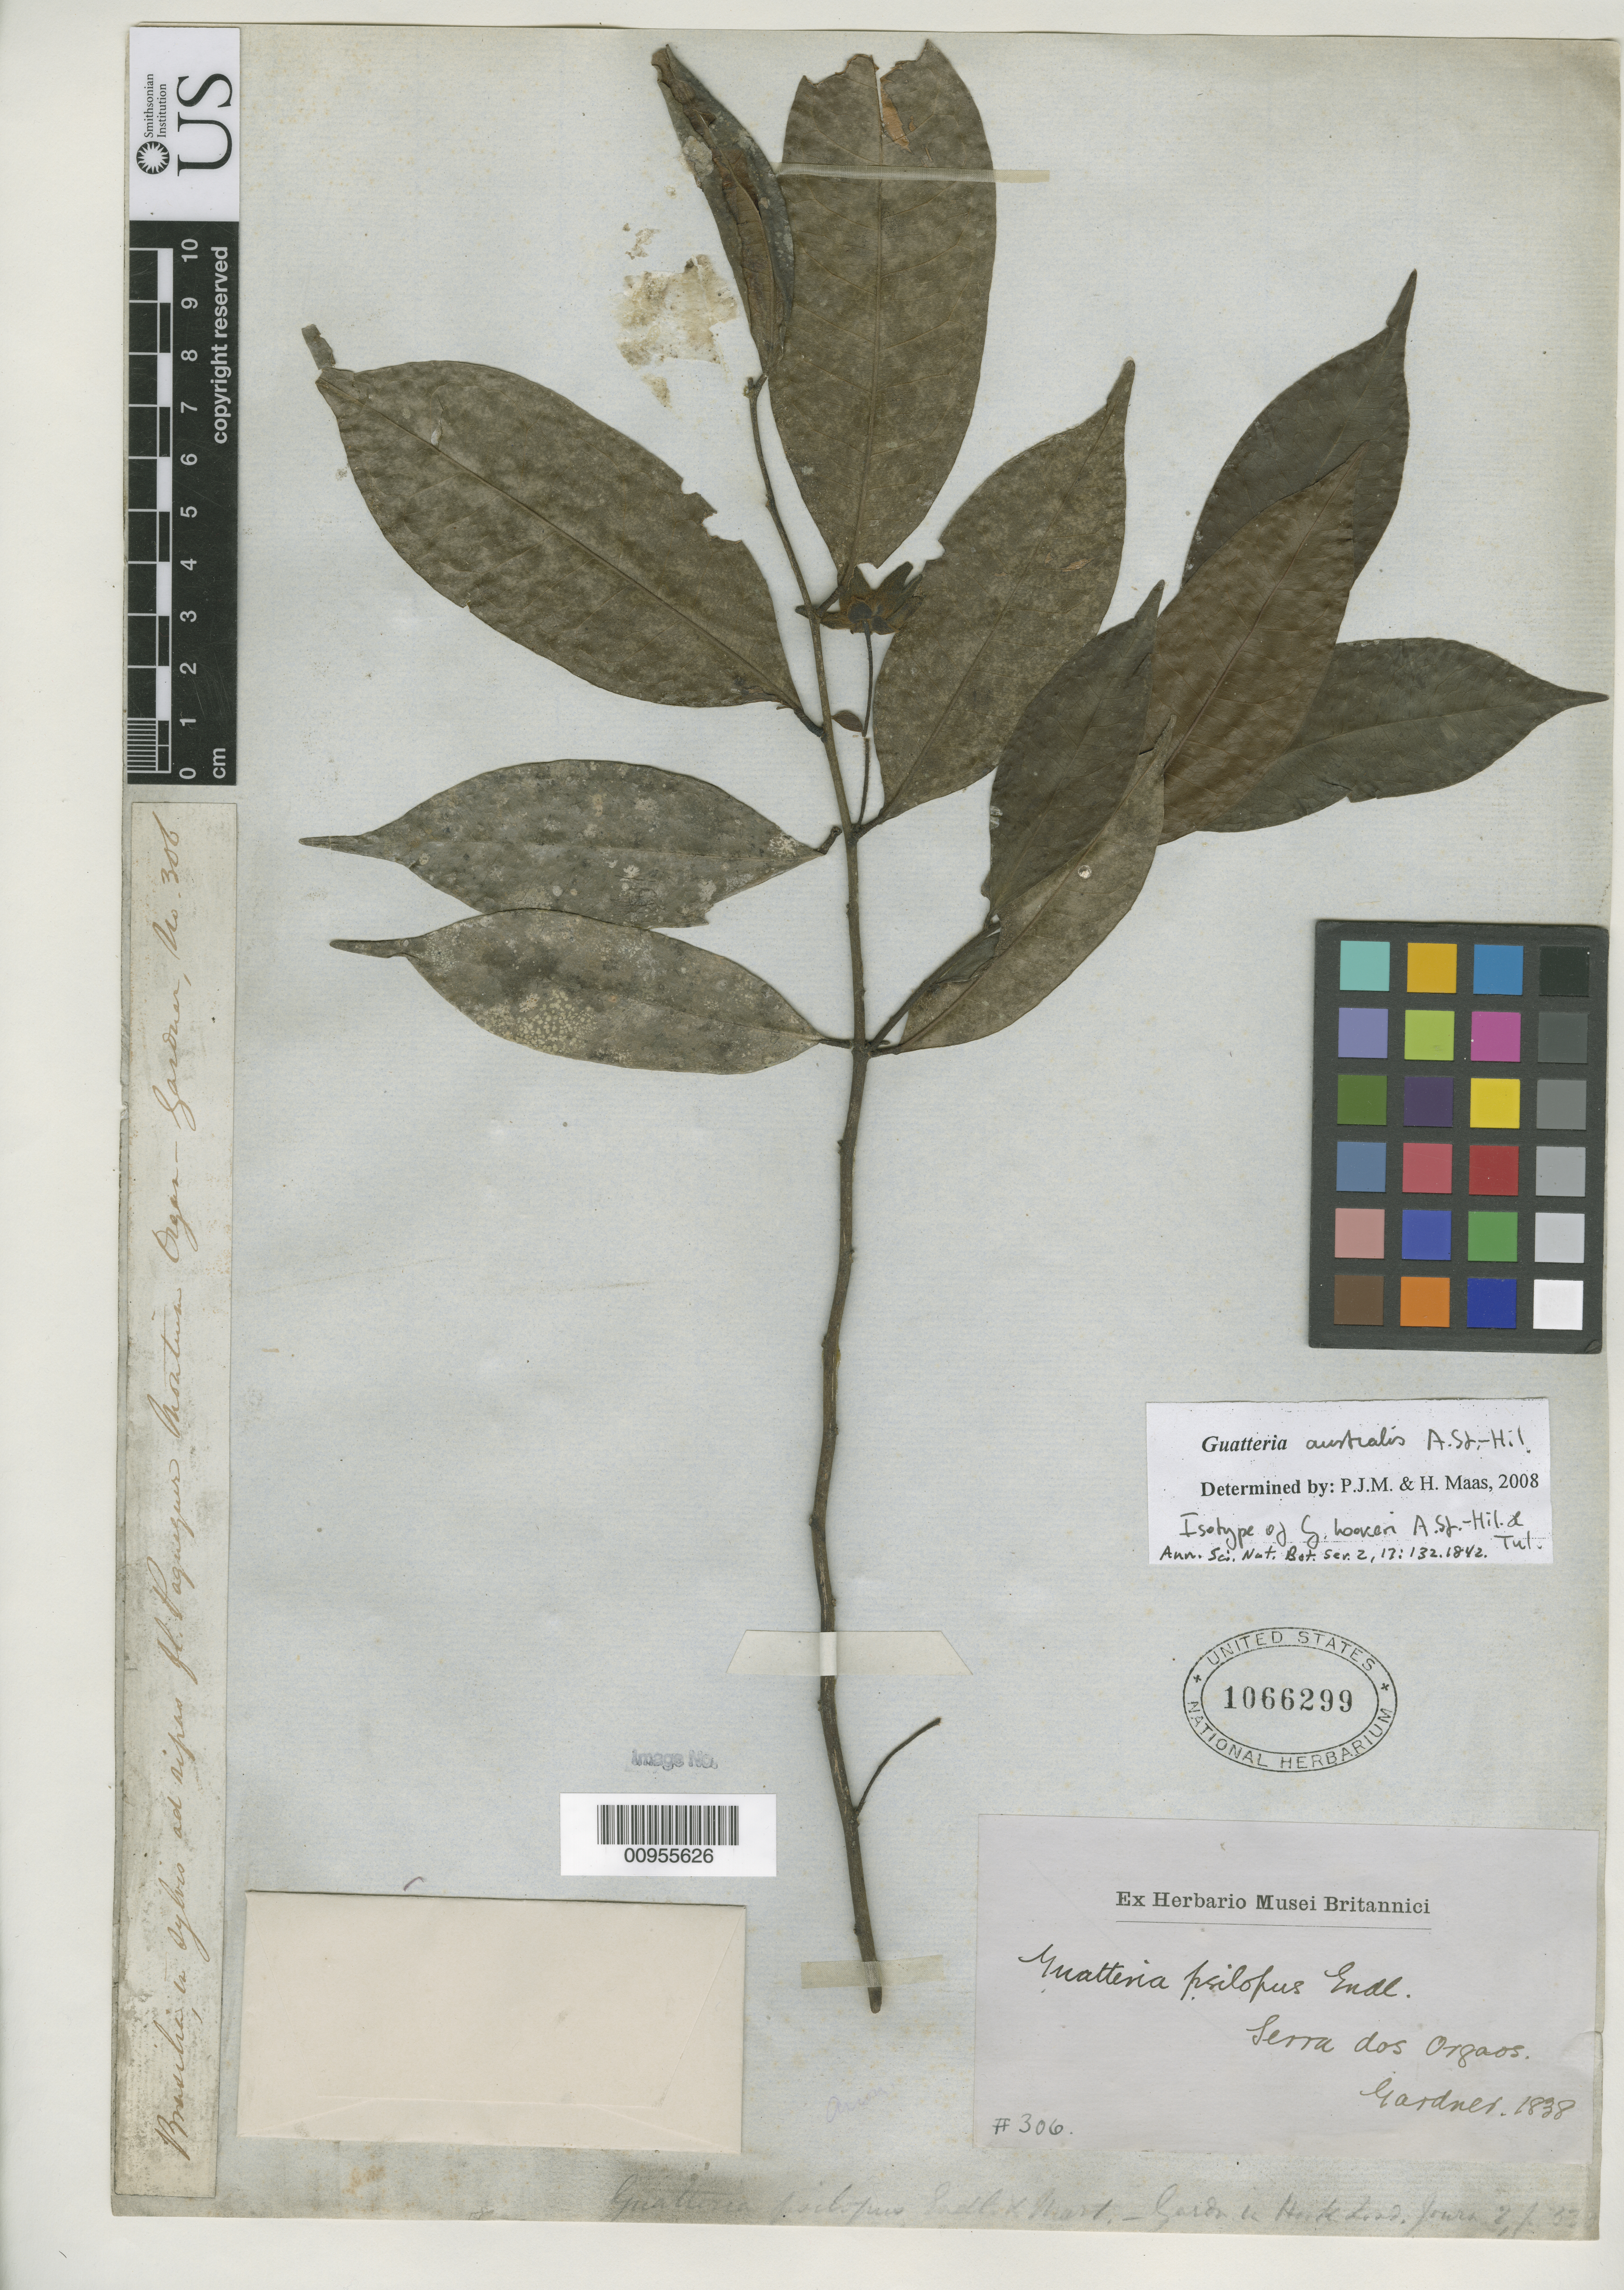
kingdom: Plantae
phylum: Tracheophyta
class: Magnoliopsida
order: Magnoliales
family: Annonaceae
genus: Guatteria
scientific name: Guatteria hookeri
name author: A. St.-Hil.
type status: Isotype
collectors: G. Gardner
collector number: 306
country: Brazil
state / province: Rio de Janeiro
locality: Serra do Orgaos.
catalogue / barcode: US 1066299